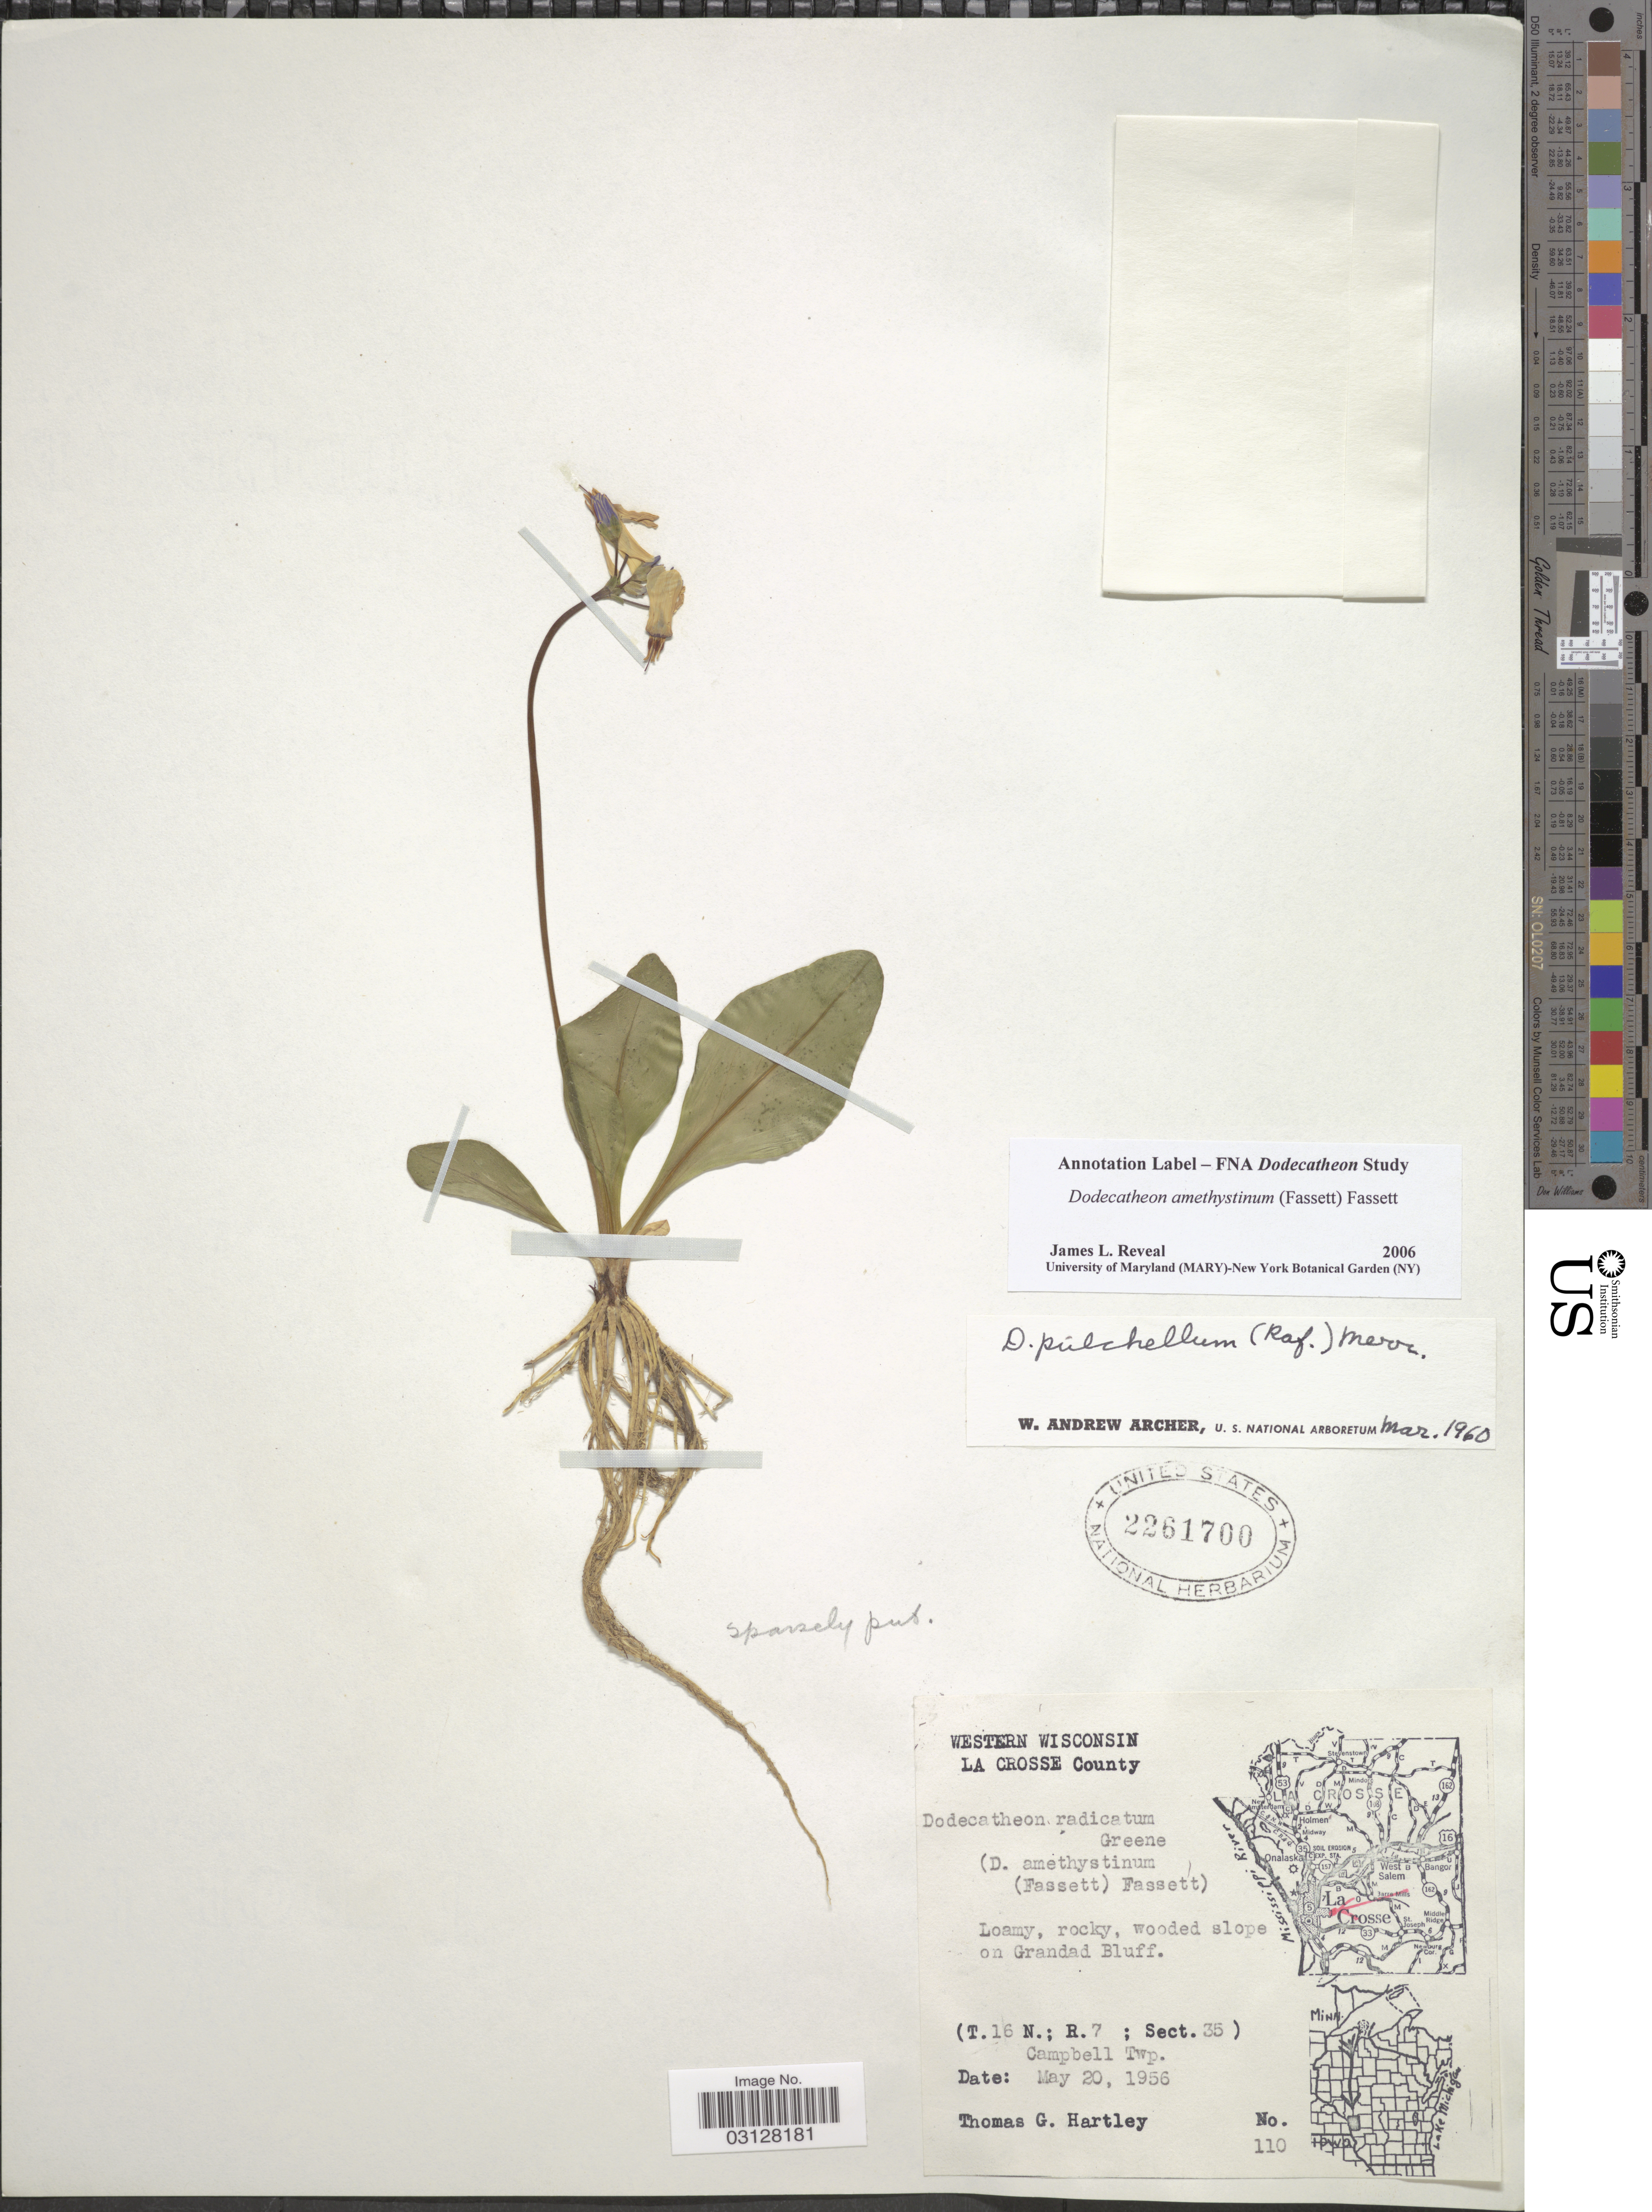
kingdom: Plantae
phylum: Tracheophyta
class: Magnoliopsida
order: Ericales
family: Primulaceae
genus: Dodecatheon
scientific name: Dodecatheon amethystinum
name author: (Fassett) Fassett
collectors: T. Hartley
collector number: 110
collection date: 1956-05-20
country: United States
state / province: Wisconsin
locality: Western Wisconsin. La Crosse County. Grandad Bluff. (T.16 N.; R.7 ; Sect. 35) Campbell Twp.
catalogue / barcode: US 2261700